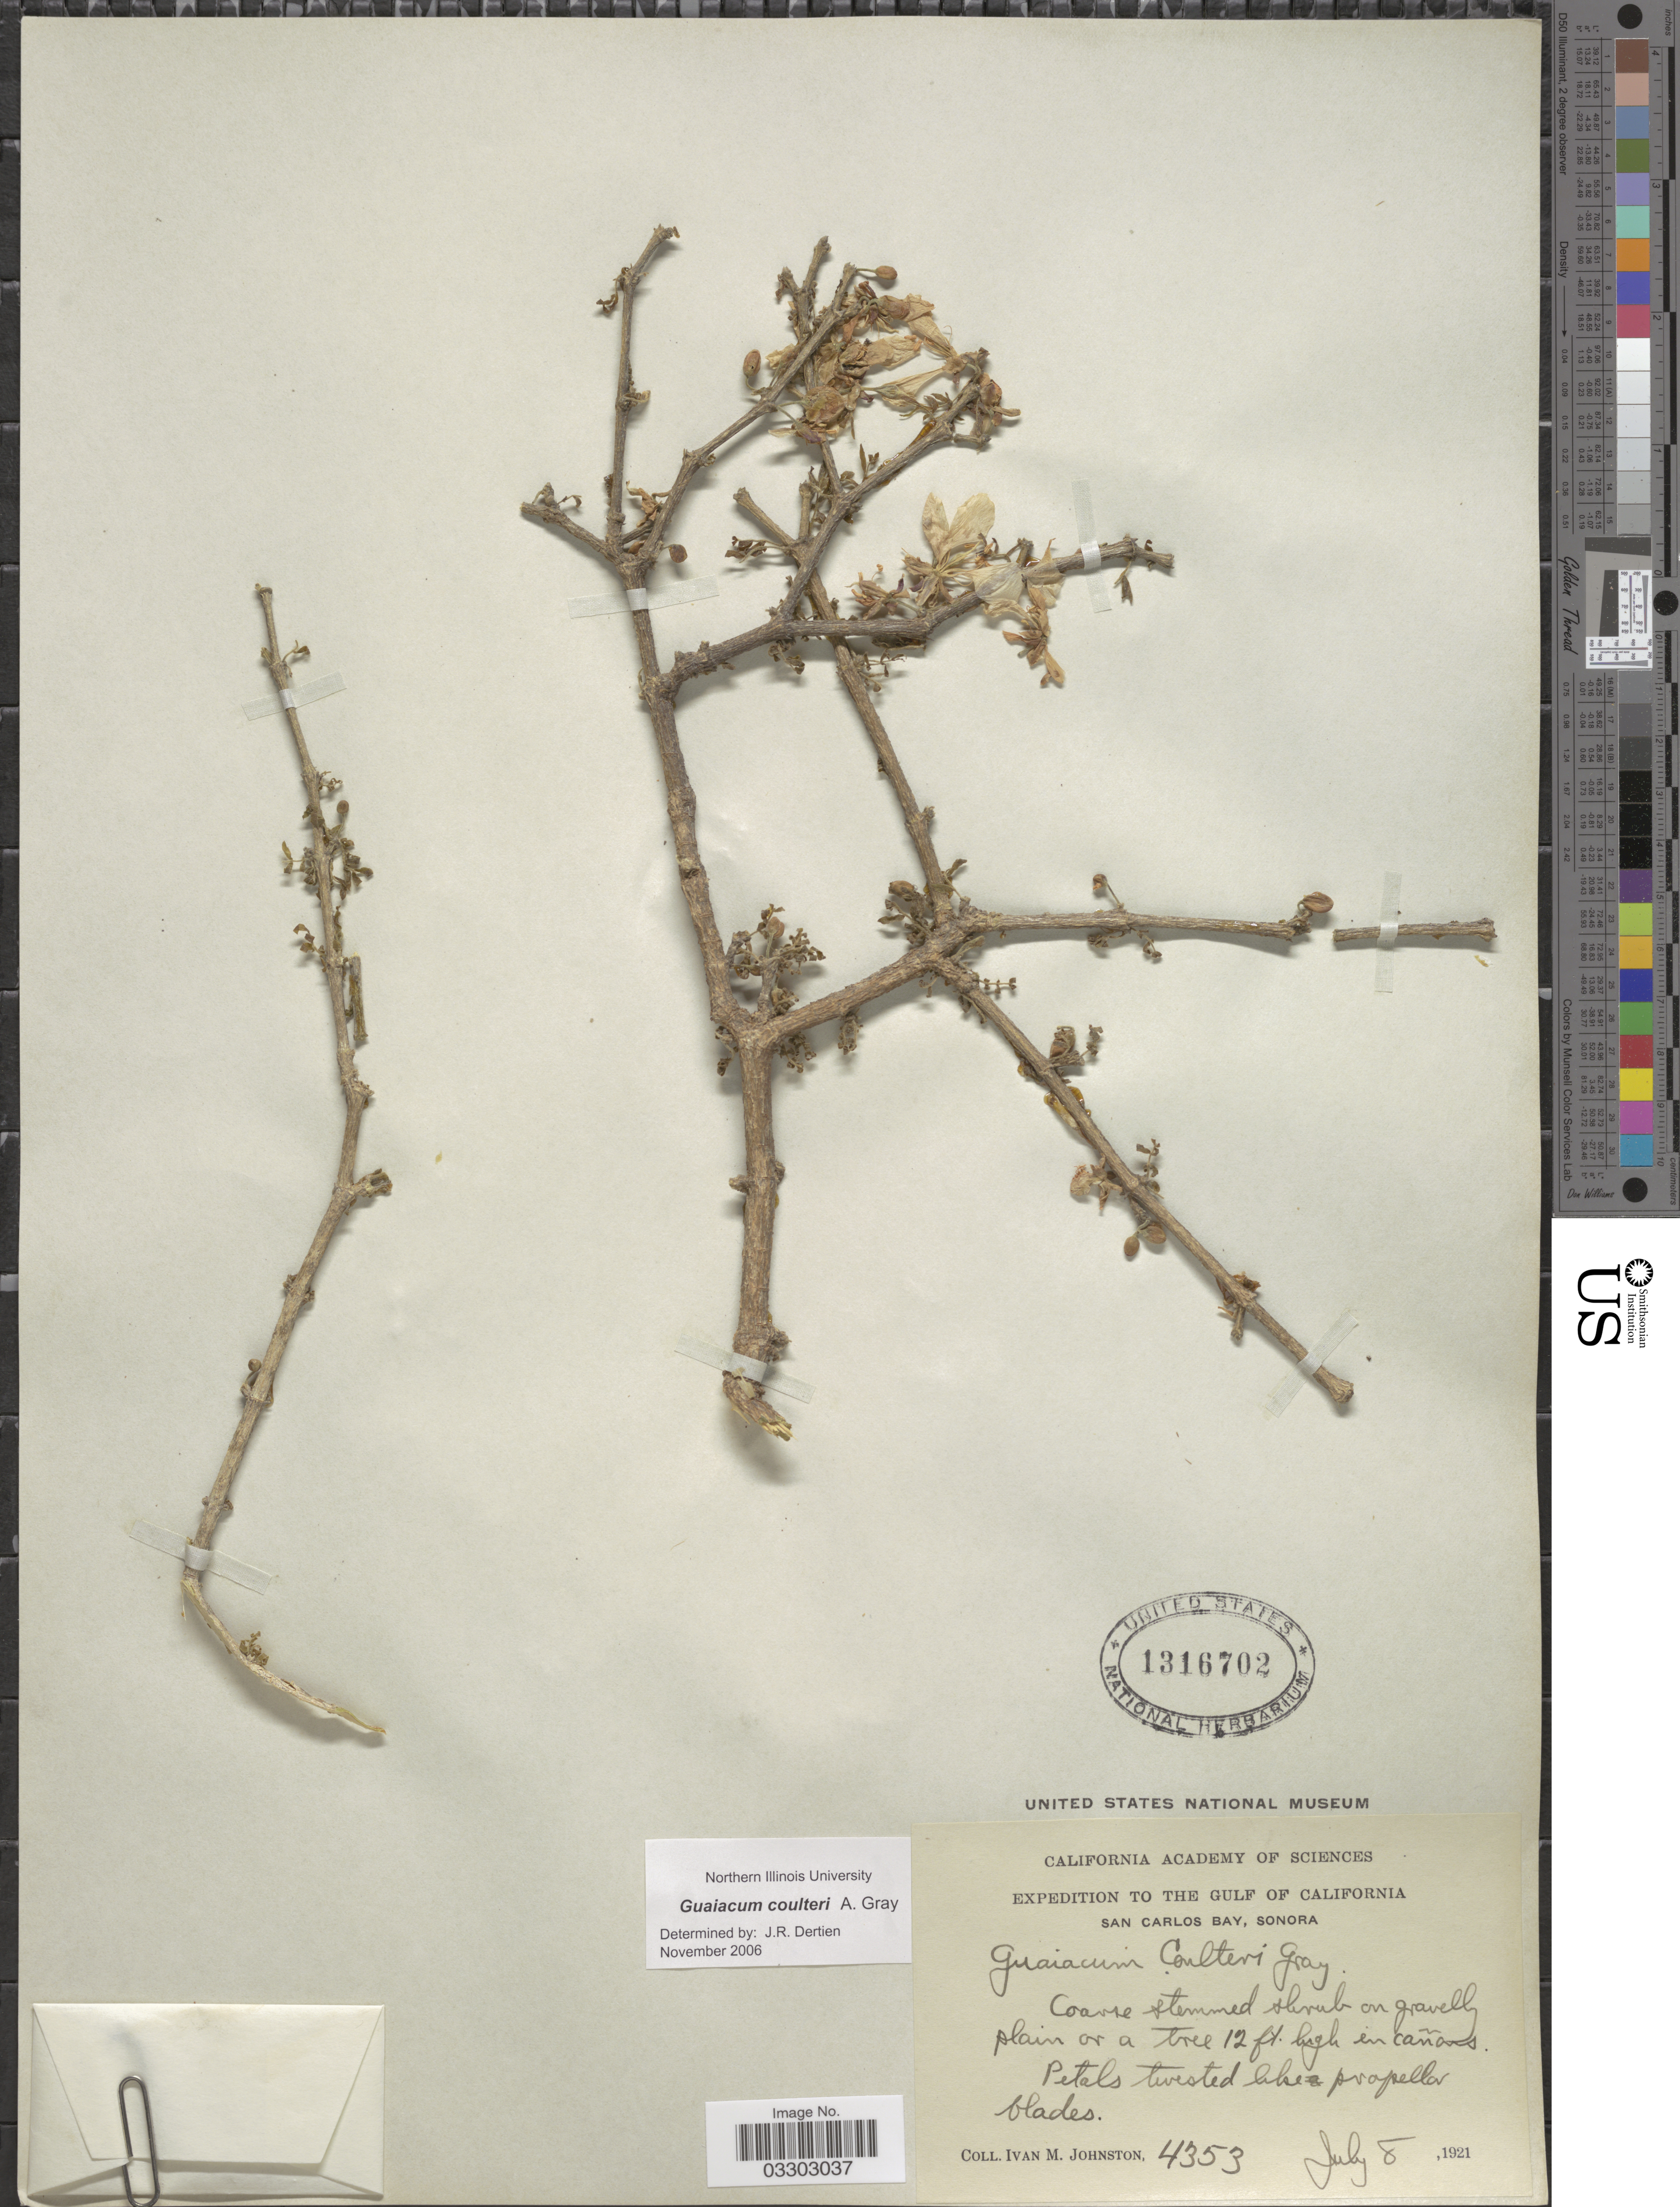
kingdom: Plantae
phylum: Tracheophyta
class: Magnoliopsida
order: Zygophyllales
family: Zygophyllaceae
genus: Guaiacum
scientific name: Guaiacum coulteri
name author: A. Gray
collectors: I.M. Johnston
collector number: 4353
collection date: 1921-07-08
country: Mexico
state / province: Sonora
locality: The Gulf of California. San Carlos Bay.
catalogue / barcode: US 1316702